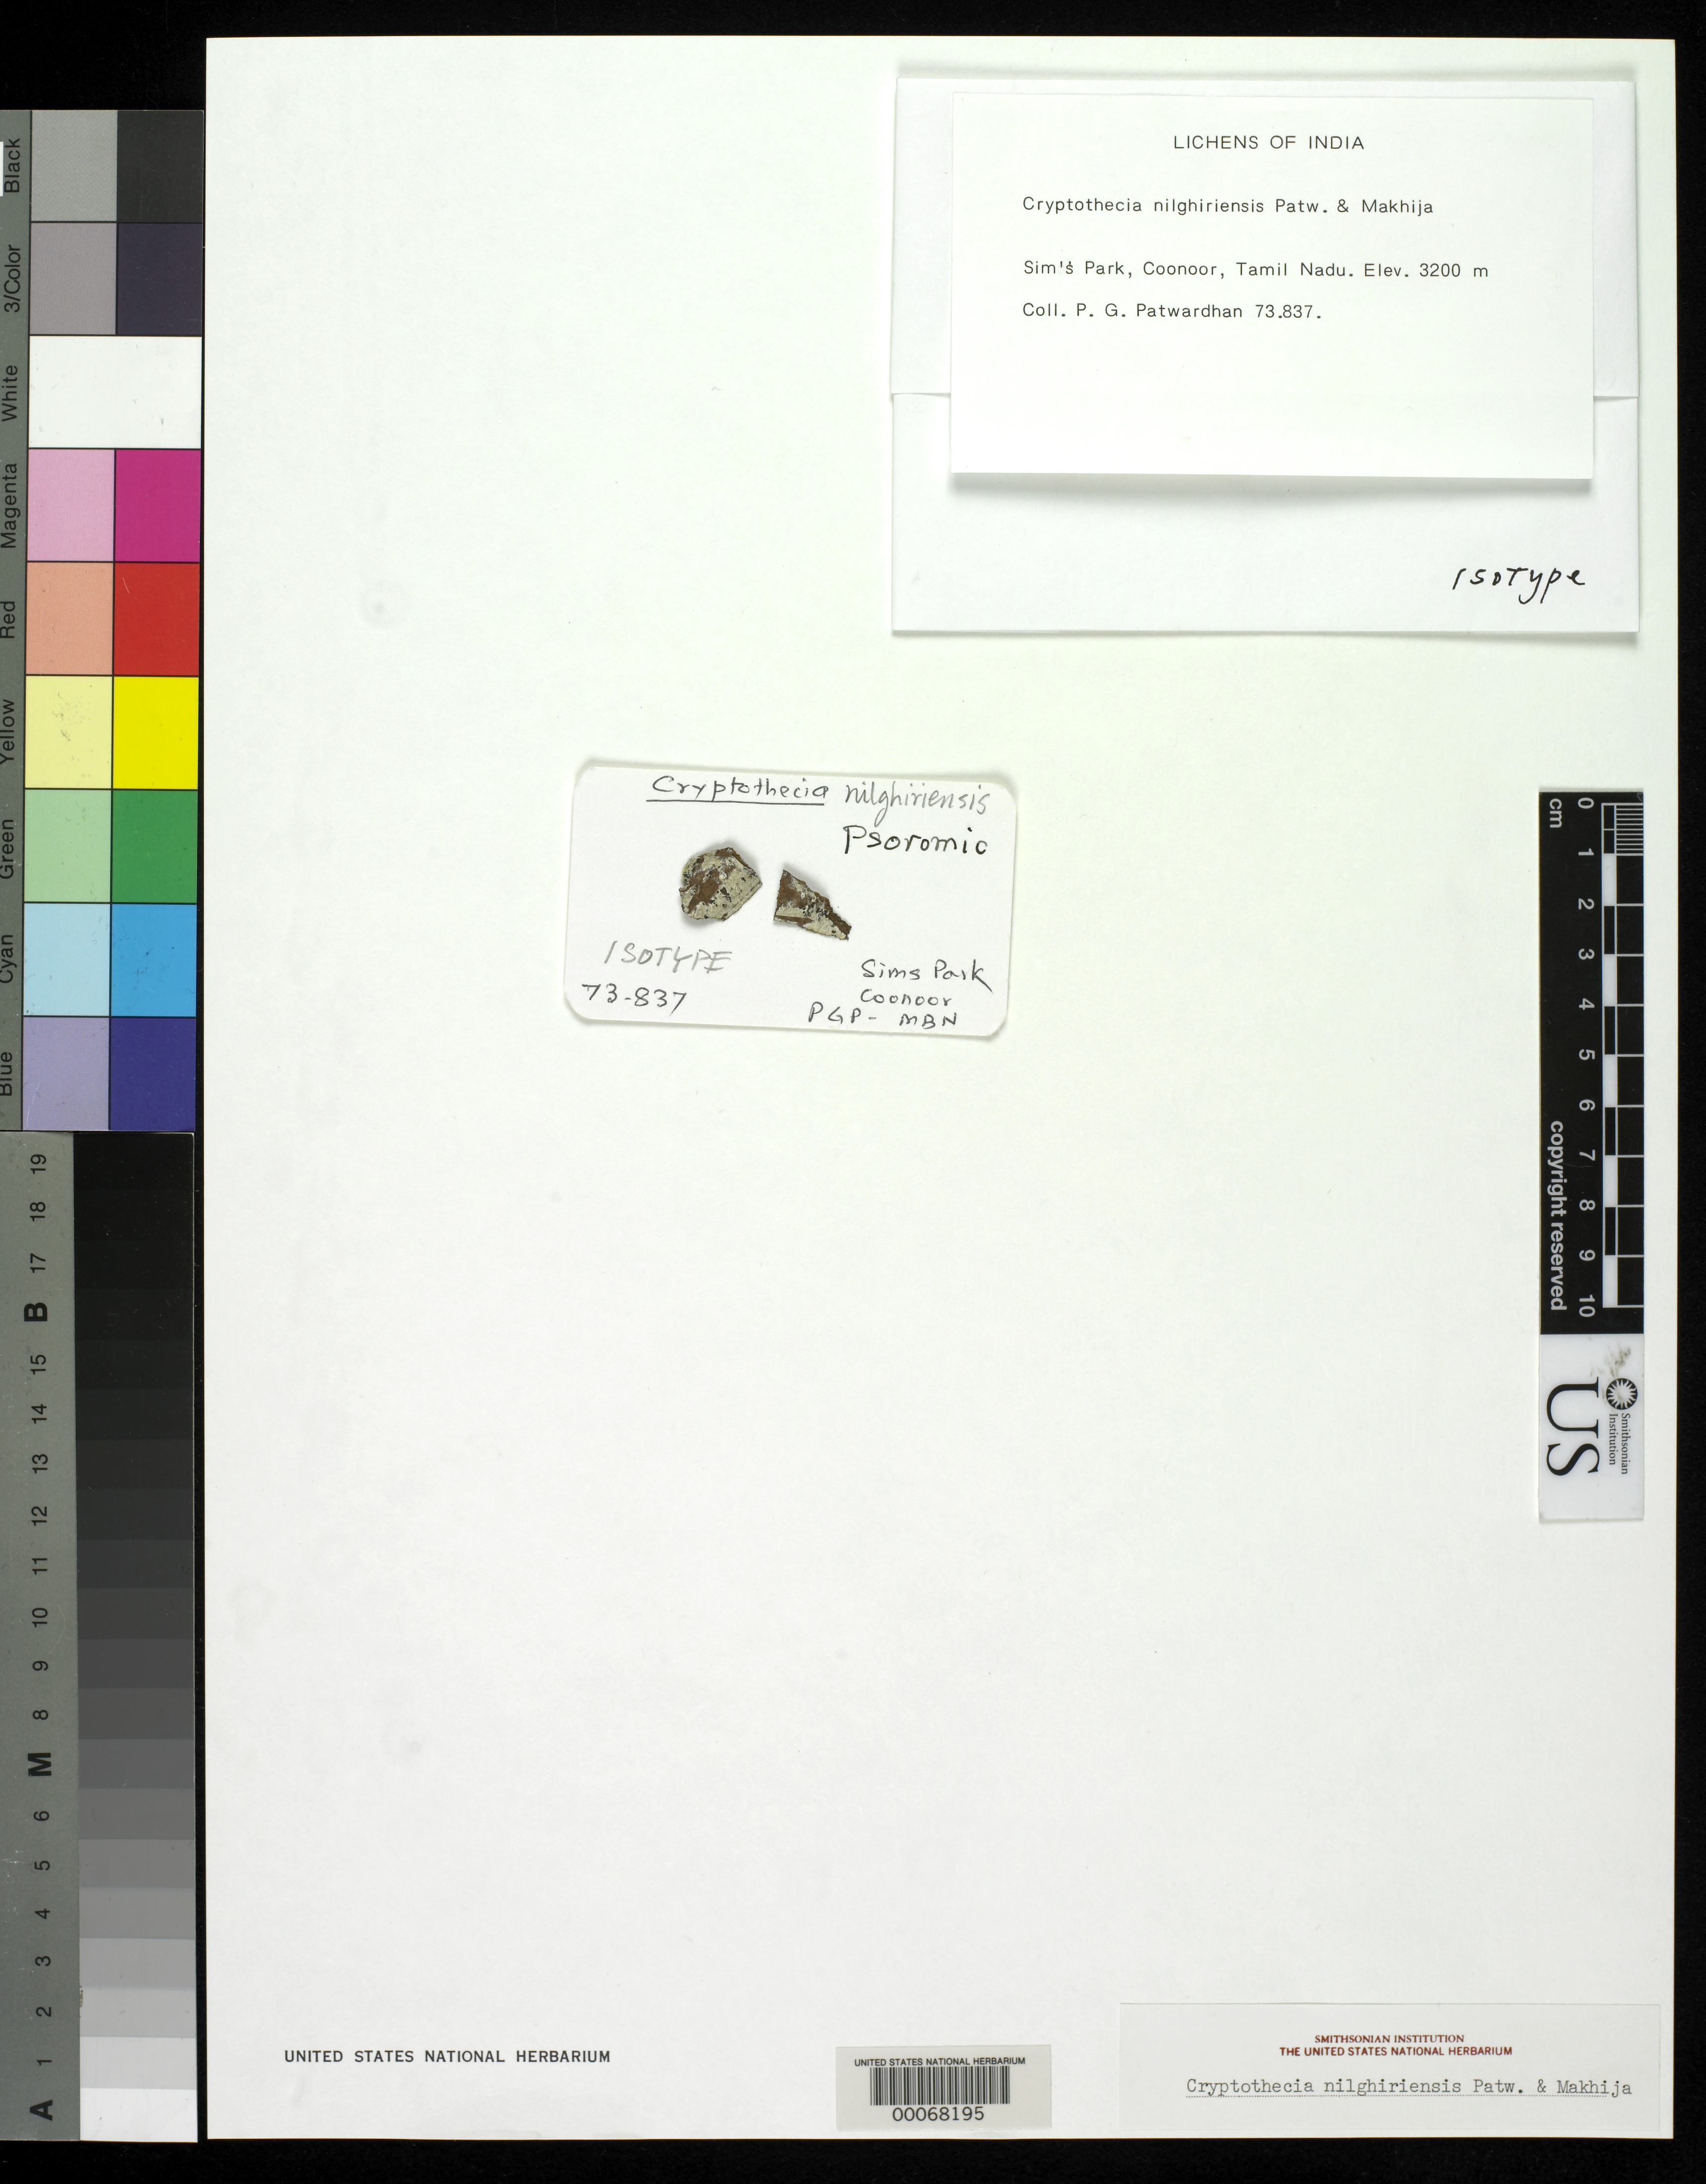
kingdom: Fungi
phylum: Ascomycota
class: Arthoniomycetes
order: Arthoniales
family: Arthoniaceae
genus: Cryptothecia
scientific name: Cryptothecia nilghiriensis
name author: Patw. & Makhija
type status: Isotype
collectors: P. G. Patwardhan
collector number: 73837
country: India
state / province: Tamil Nadu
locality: Coonoor, Sim's Park.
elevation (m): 3200